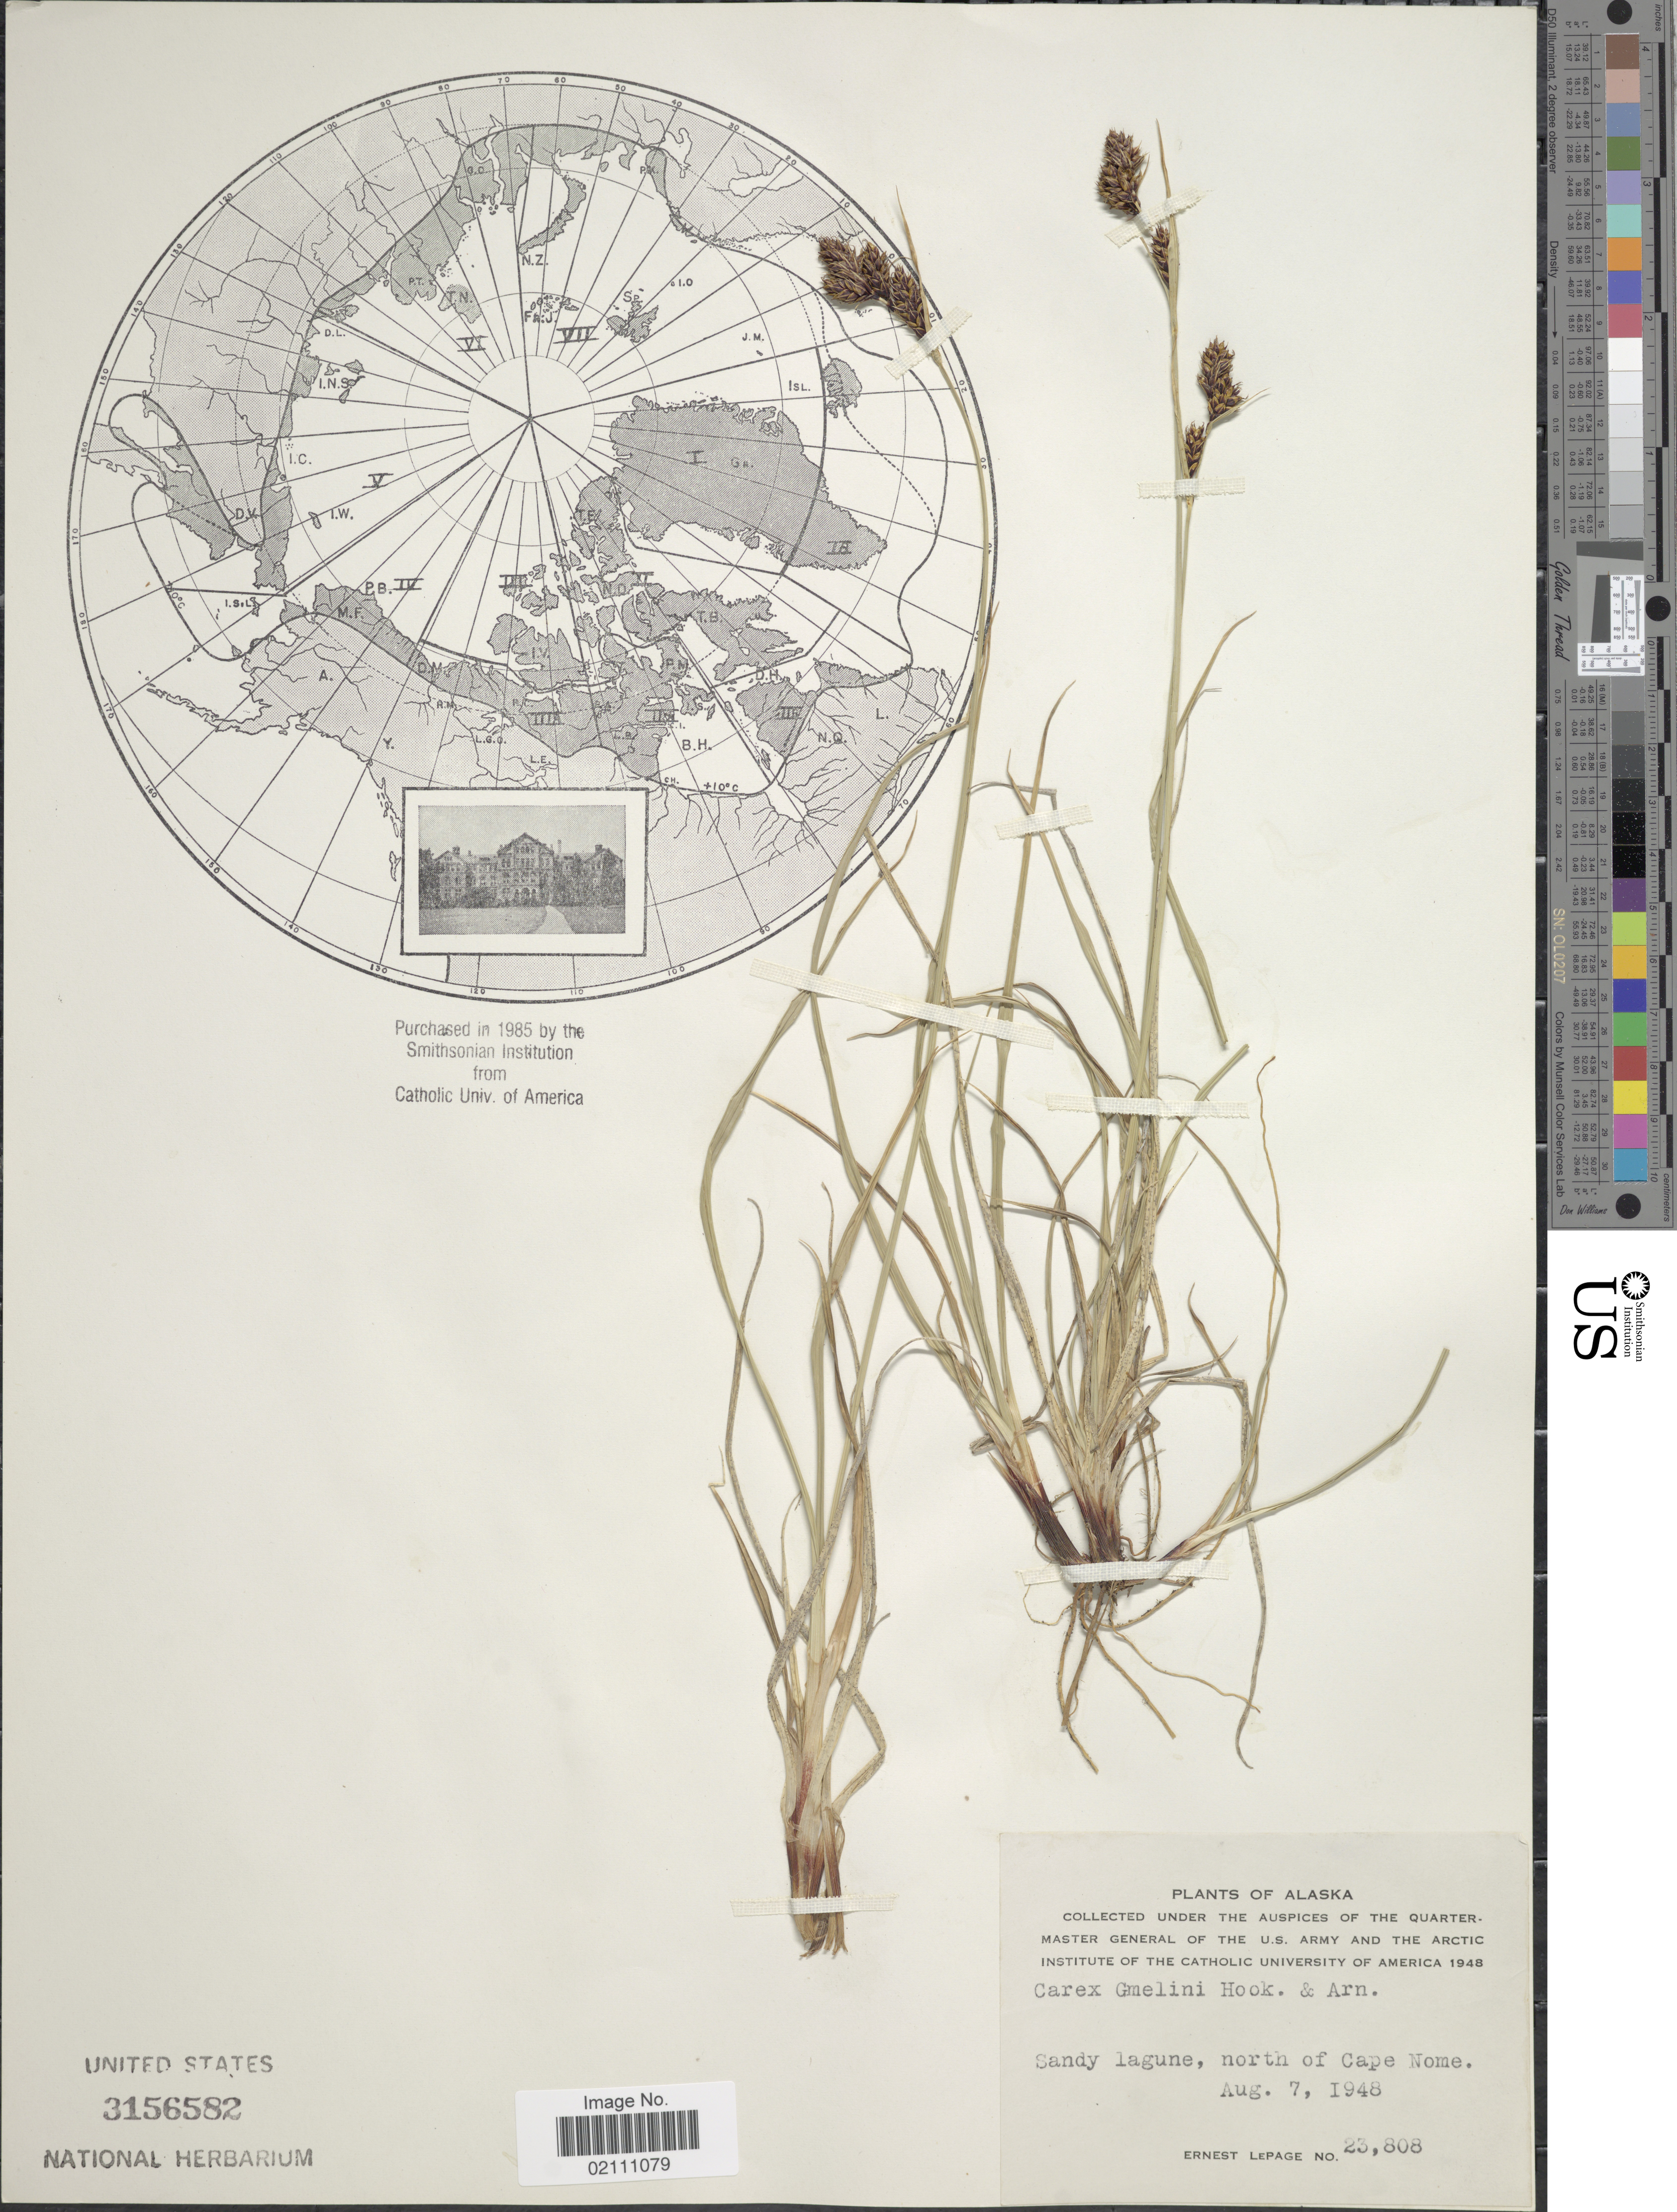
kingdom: Plantae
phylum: Tracheophyta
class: Liliopsida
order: Poales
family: Cyperaceae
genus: Carex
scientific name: Carex gmelinii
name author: Hook. & Arn.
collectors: E. Lepage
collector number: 23808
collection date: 1948-08-07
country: United States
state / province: Alaska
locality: Sandy Lagune, north of Cape Nome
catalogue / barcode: US 3156582